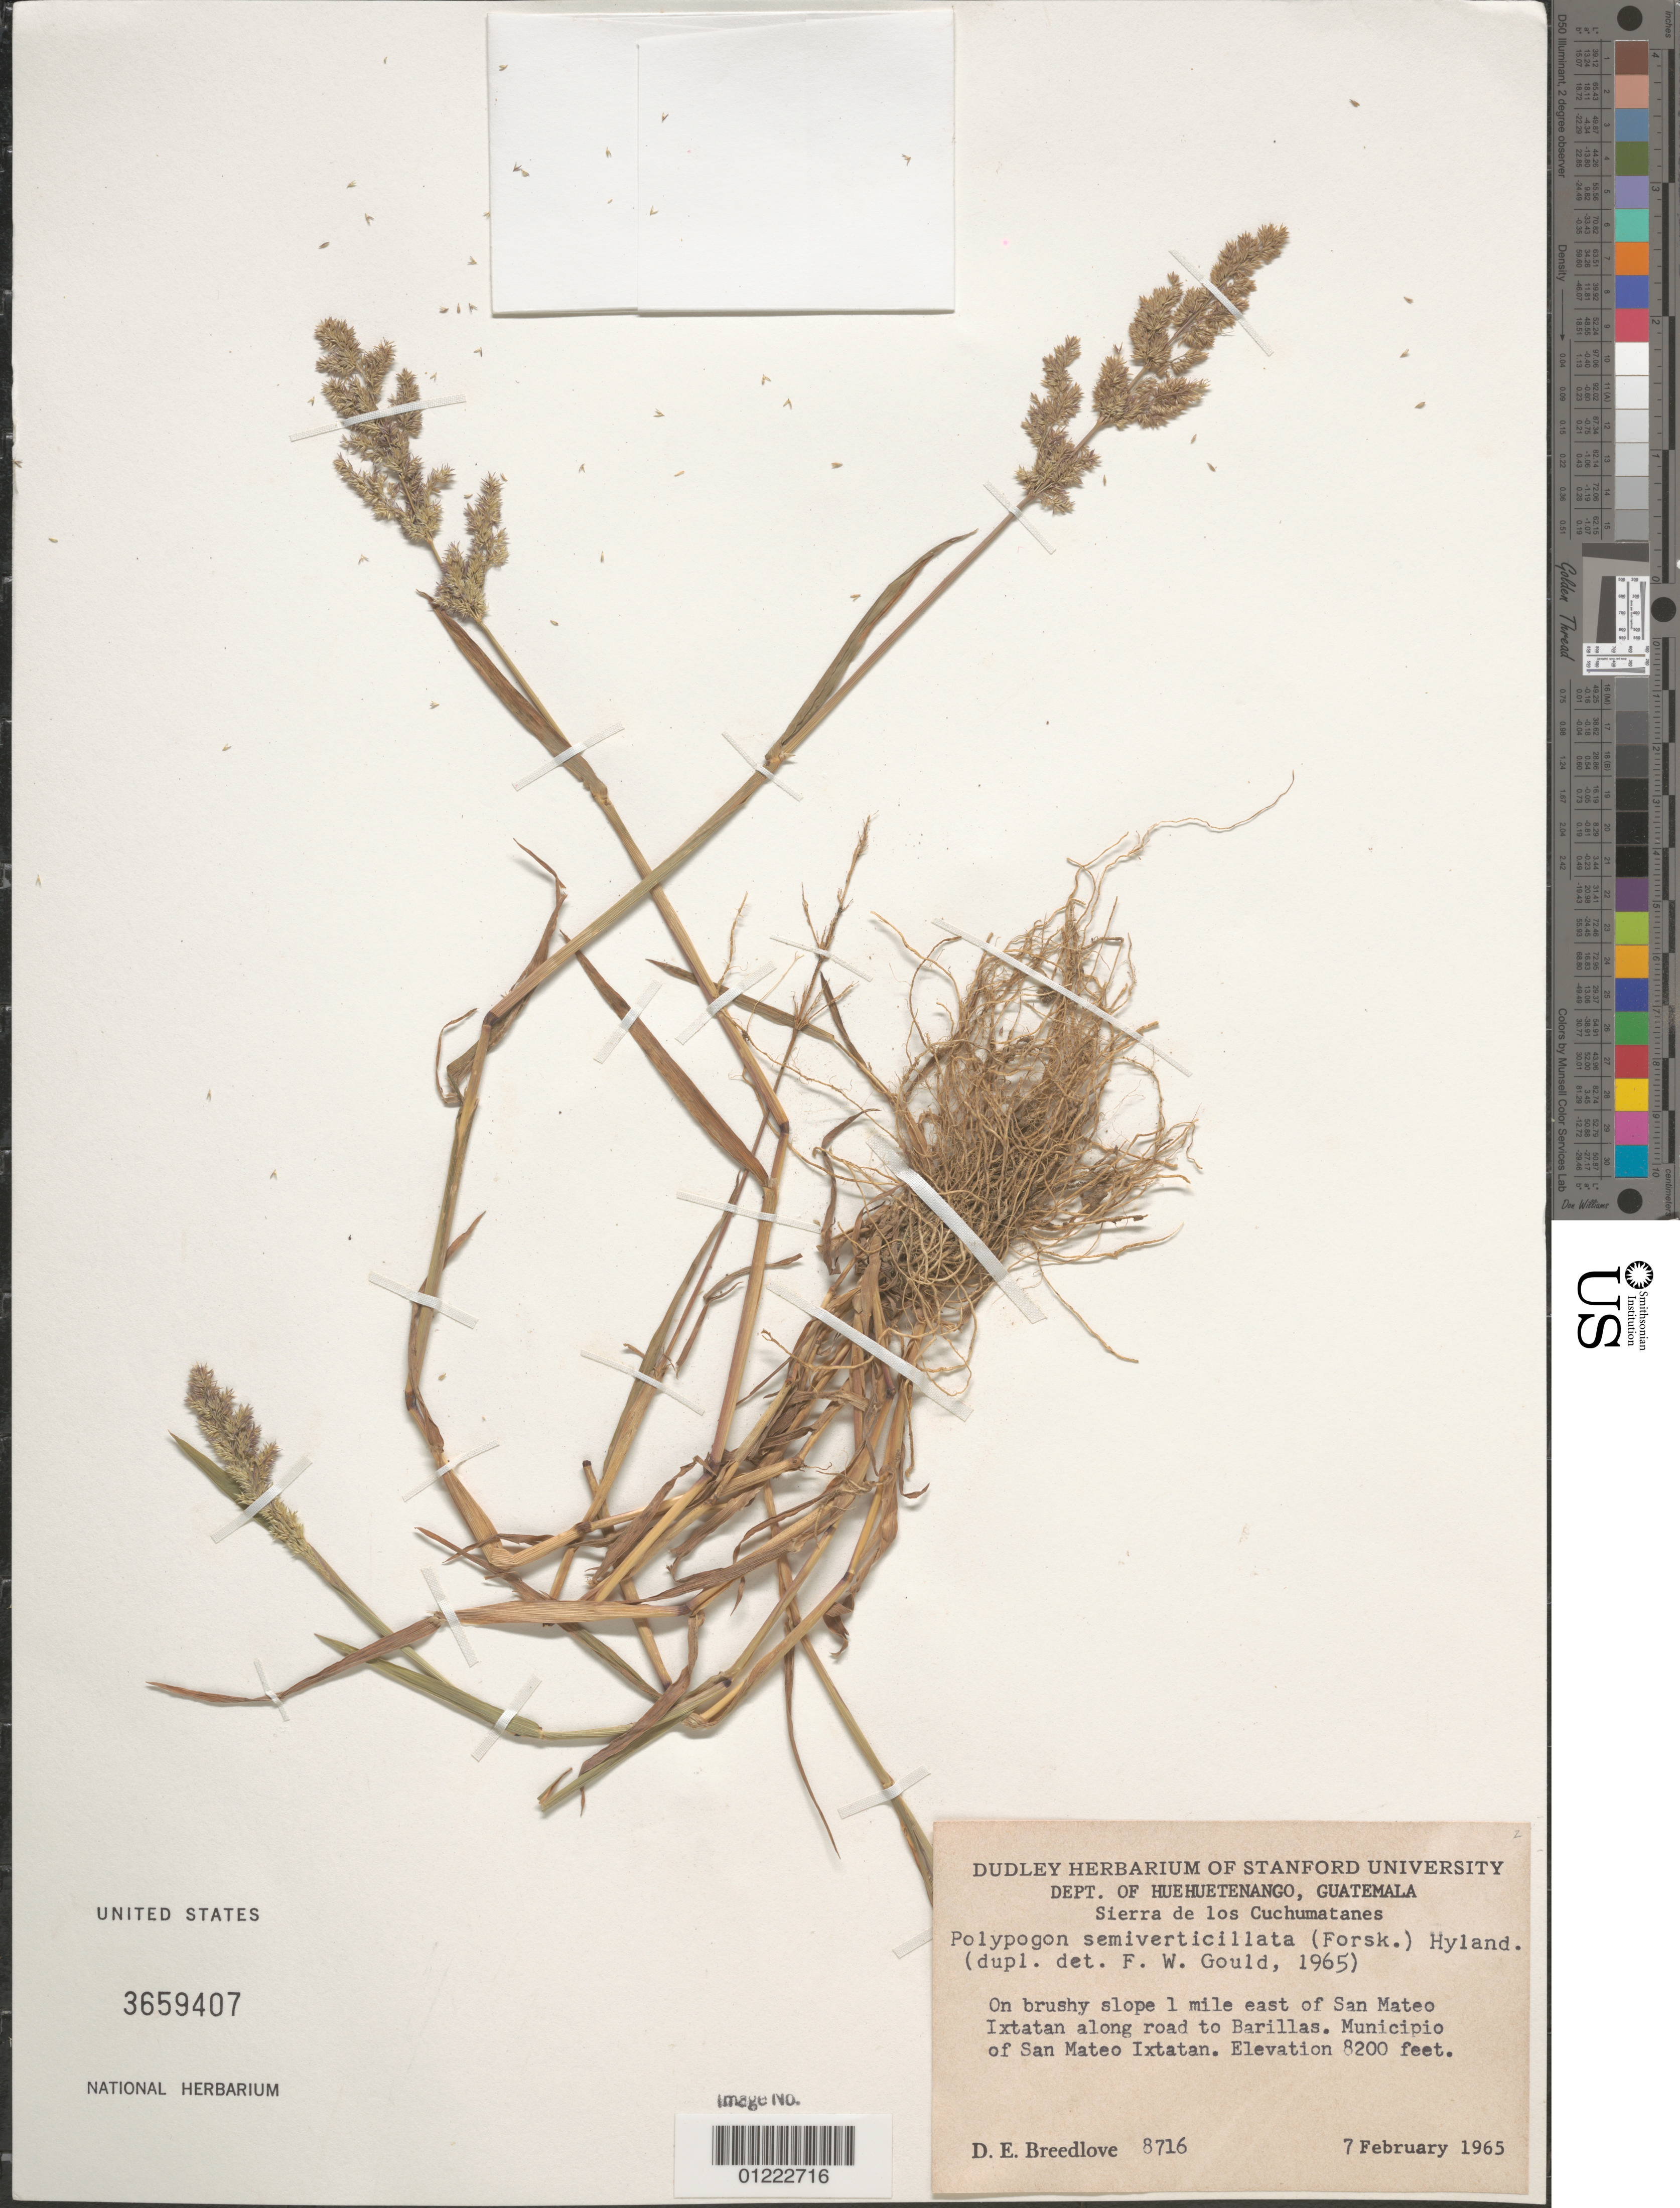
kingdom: Plantae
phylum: Tracheophyta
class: Liliopsida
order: Poales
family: Poaceae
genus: Polypogon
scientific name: Polypogon semiverticillatus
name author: (Forssk.) Hyl.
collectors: D. E. Breedlove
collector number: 8716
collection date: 1965-02-07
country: Guatemala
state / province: Huehuetenango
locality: Sierra de los Cuchumatanes On brushy slope 1 mile east of San Mateo Ixtatan along road to Barillas. Munlcinio of San Mateo Ixtatan.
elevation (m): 2499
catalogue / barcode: US 3659407